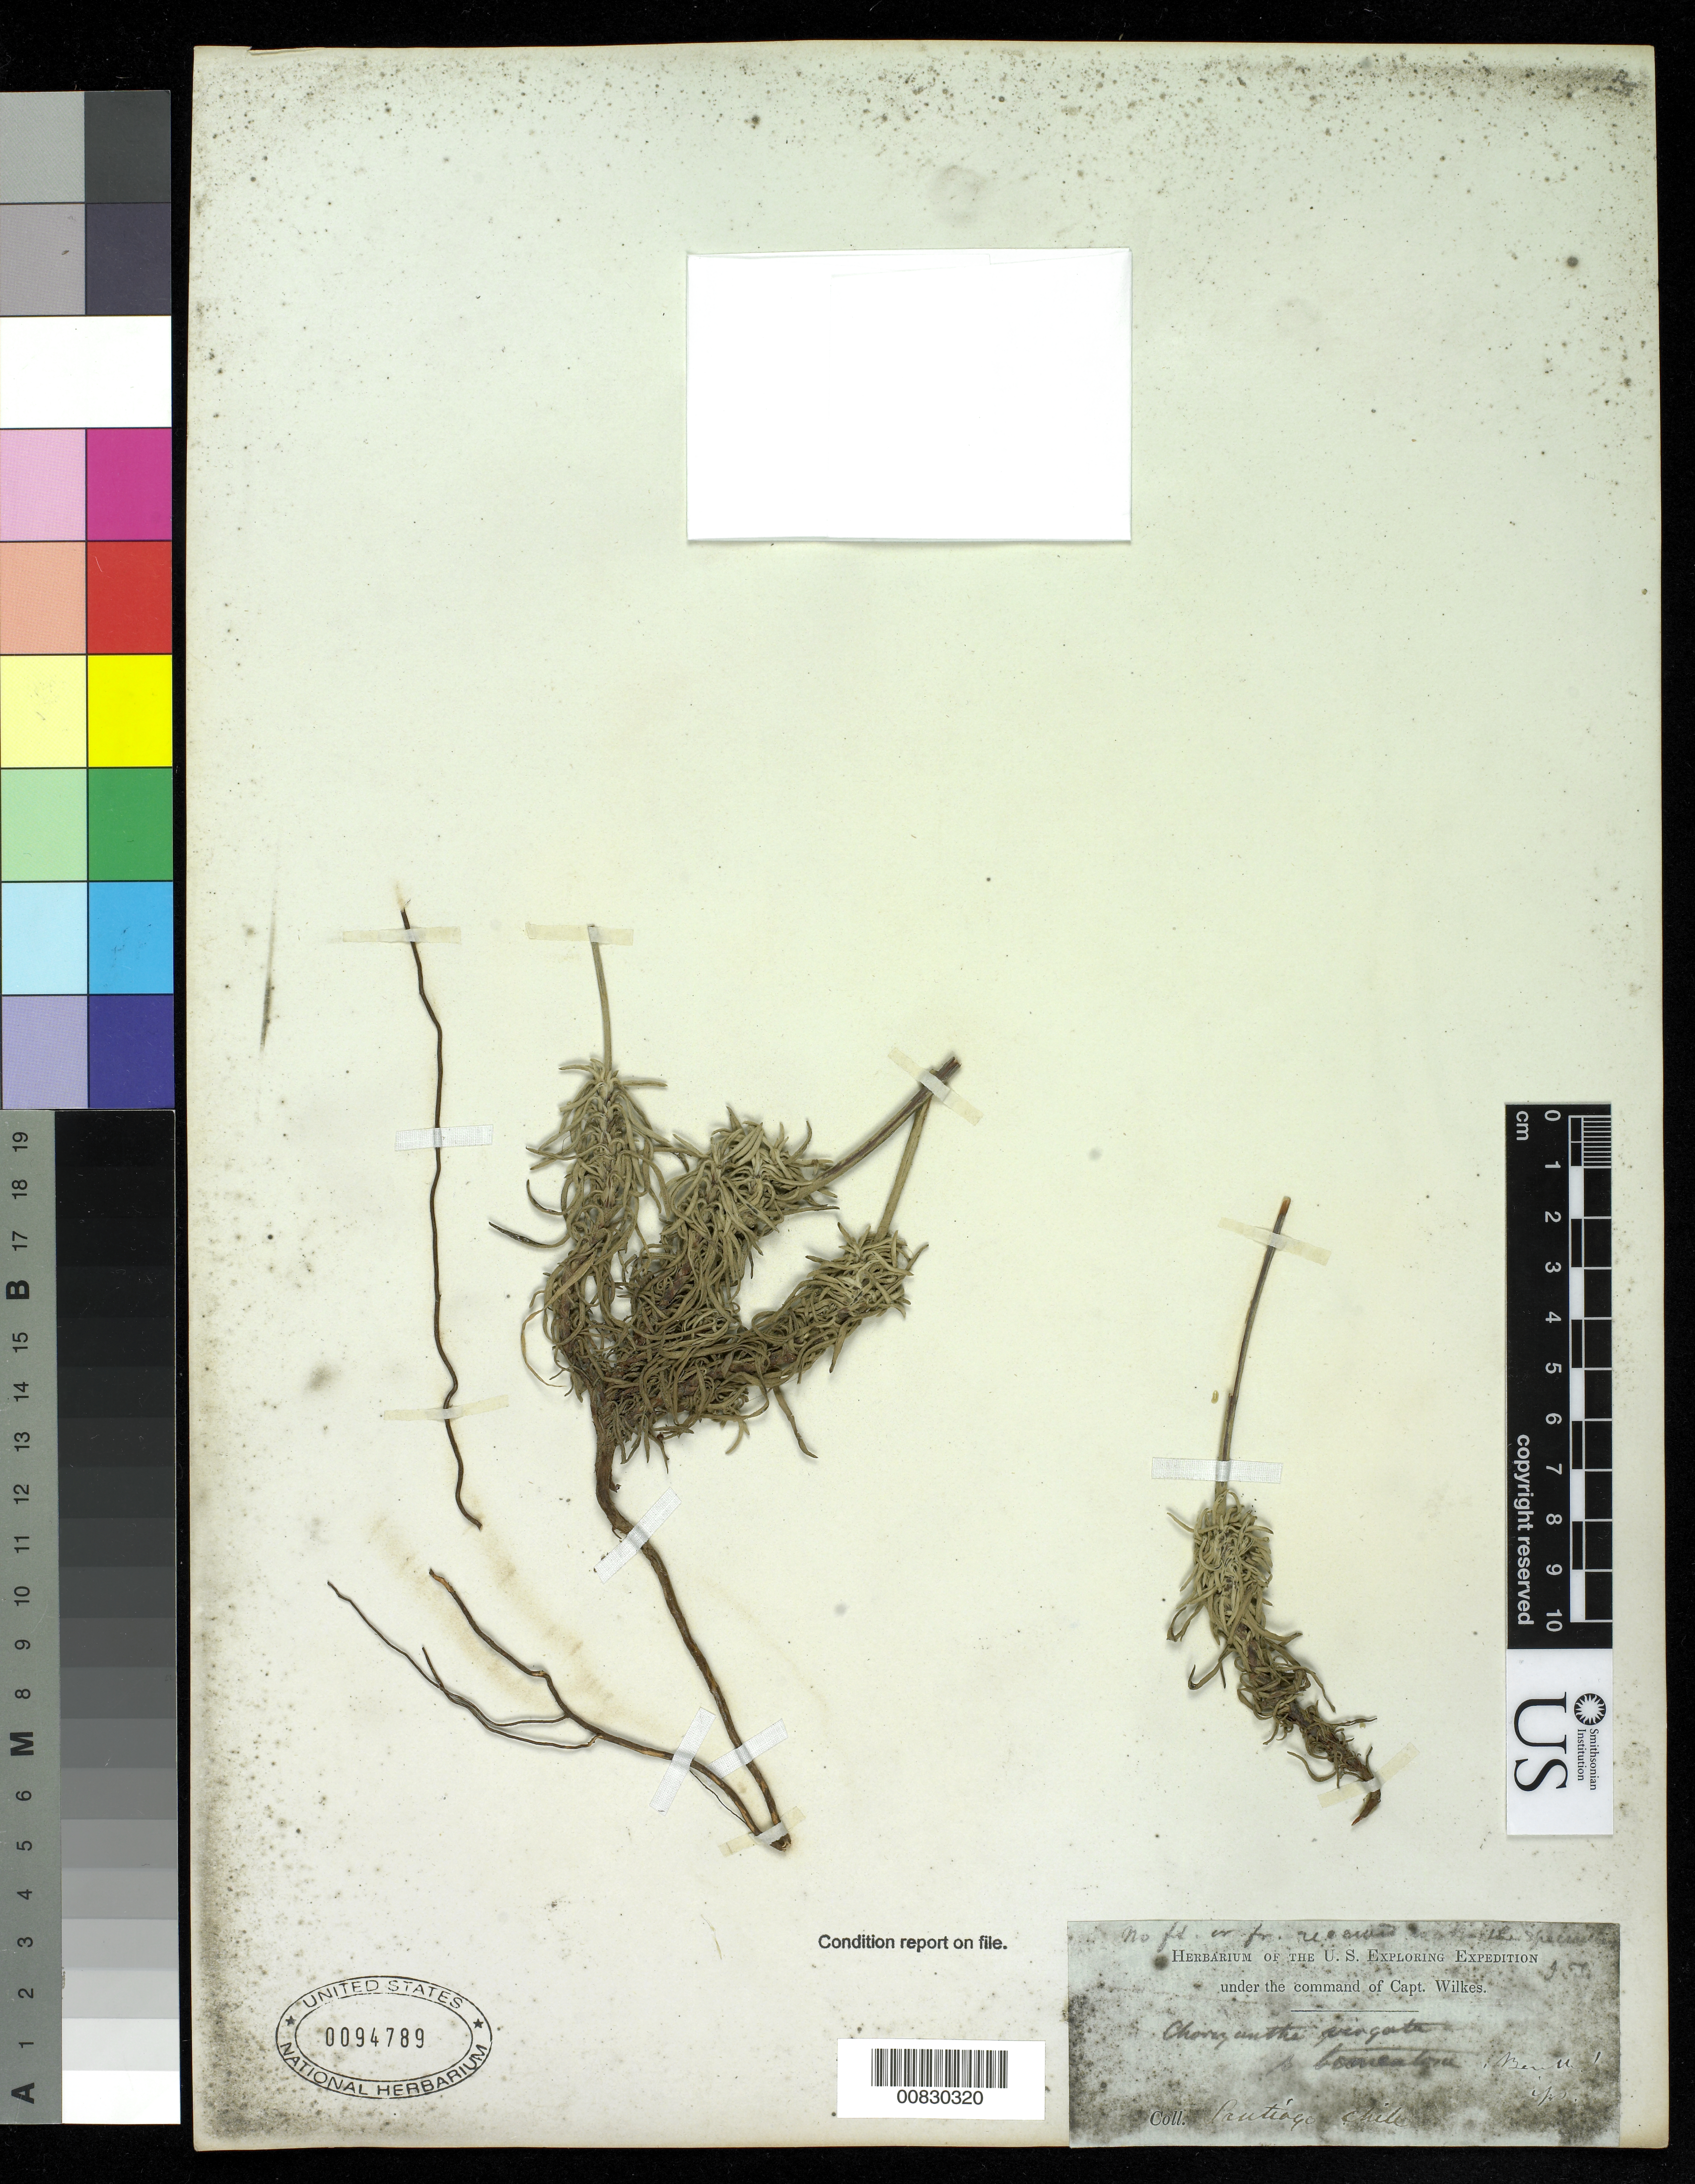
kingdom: Plantae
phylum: Tracheophyta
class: Magnoliopsida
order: Caryophyllales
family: Polygonaceae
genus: Chorizanthe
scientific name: Chorizanthe parviflora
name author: Phil.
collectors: Wilkes Explor. Exped.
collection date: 1838/1842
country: Chile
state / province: Región Metropolitana (RM)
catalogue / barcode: US 94789